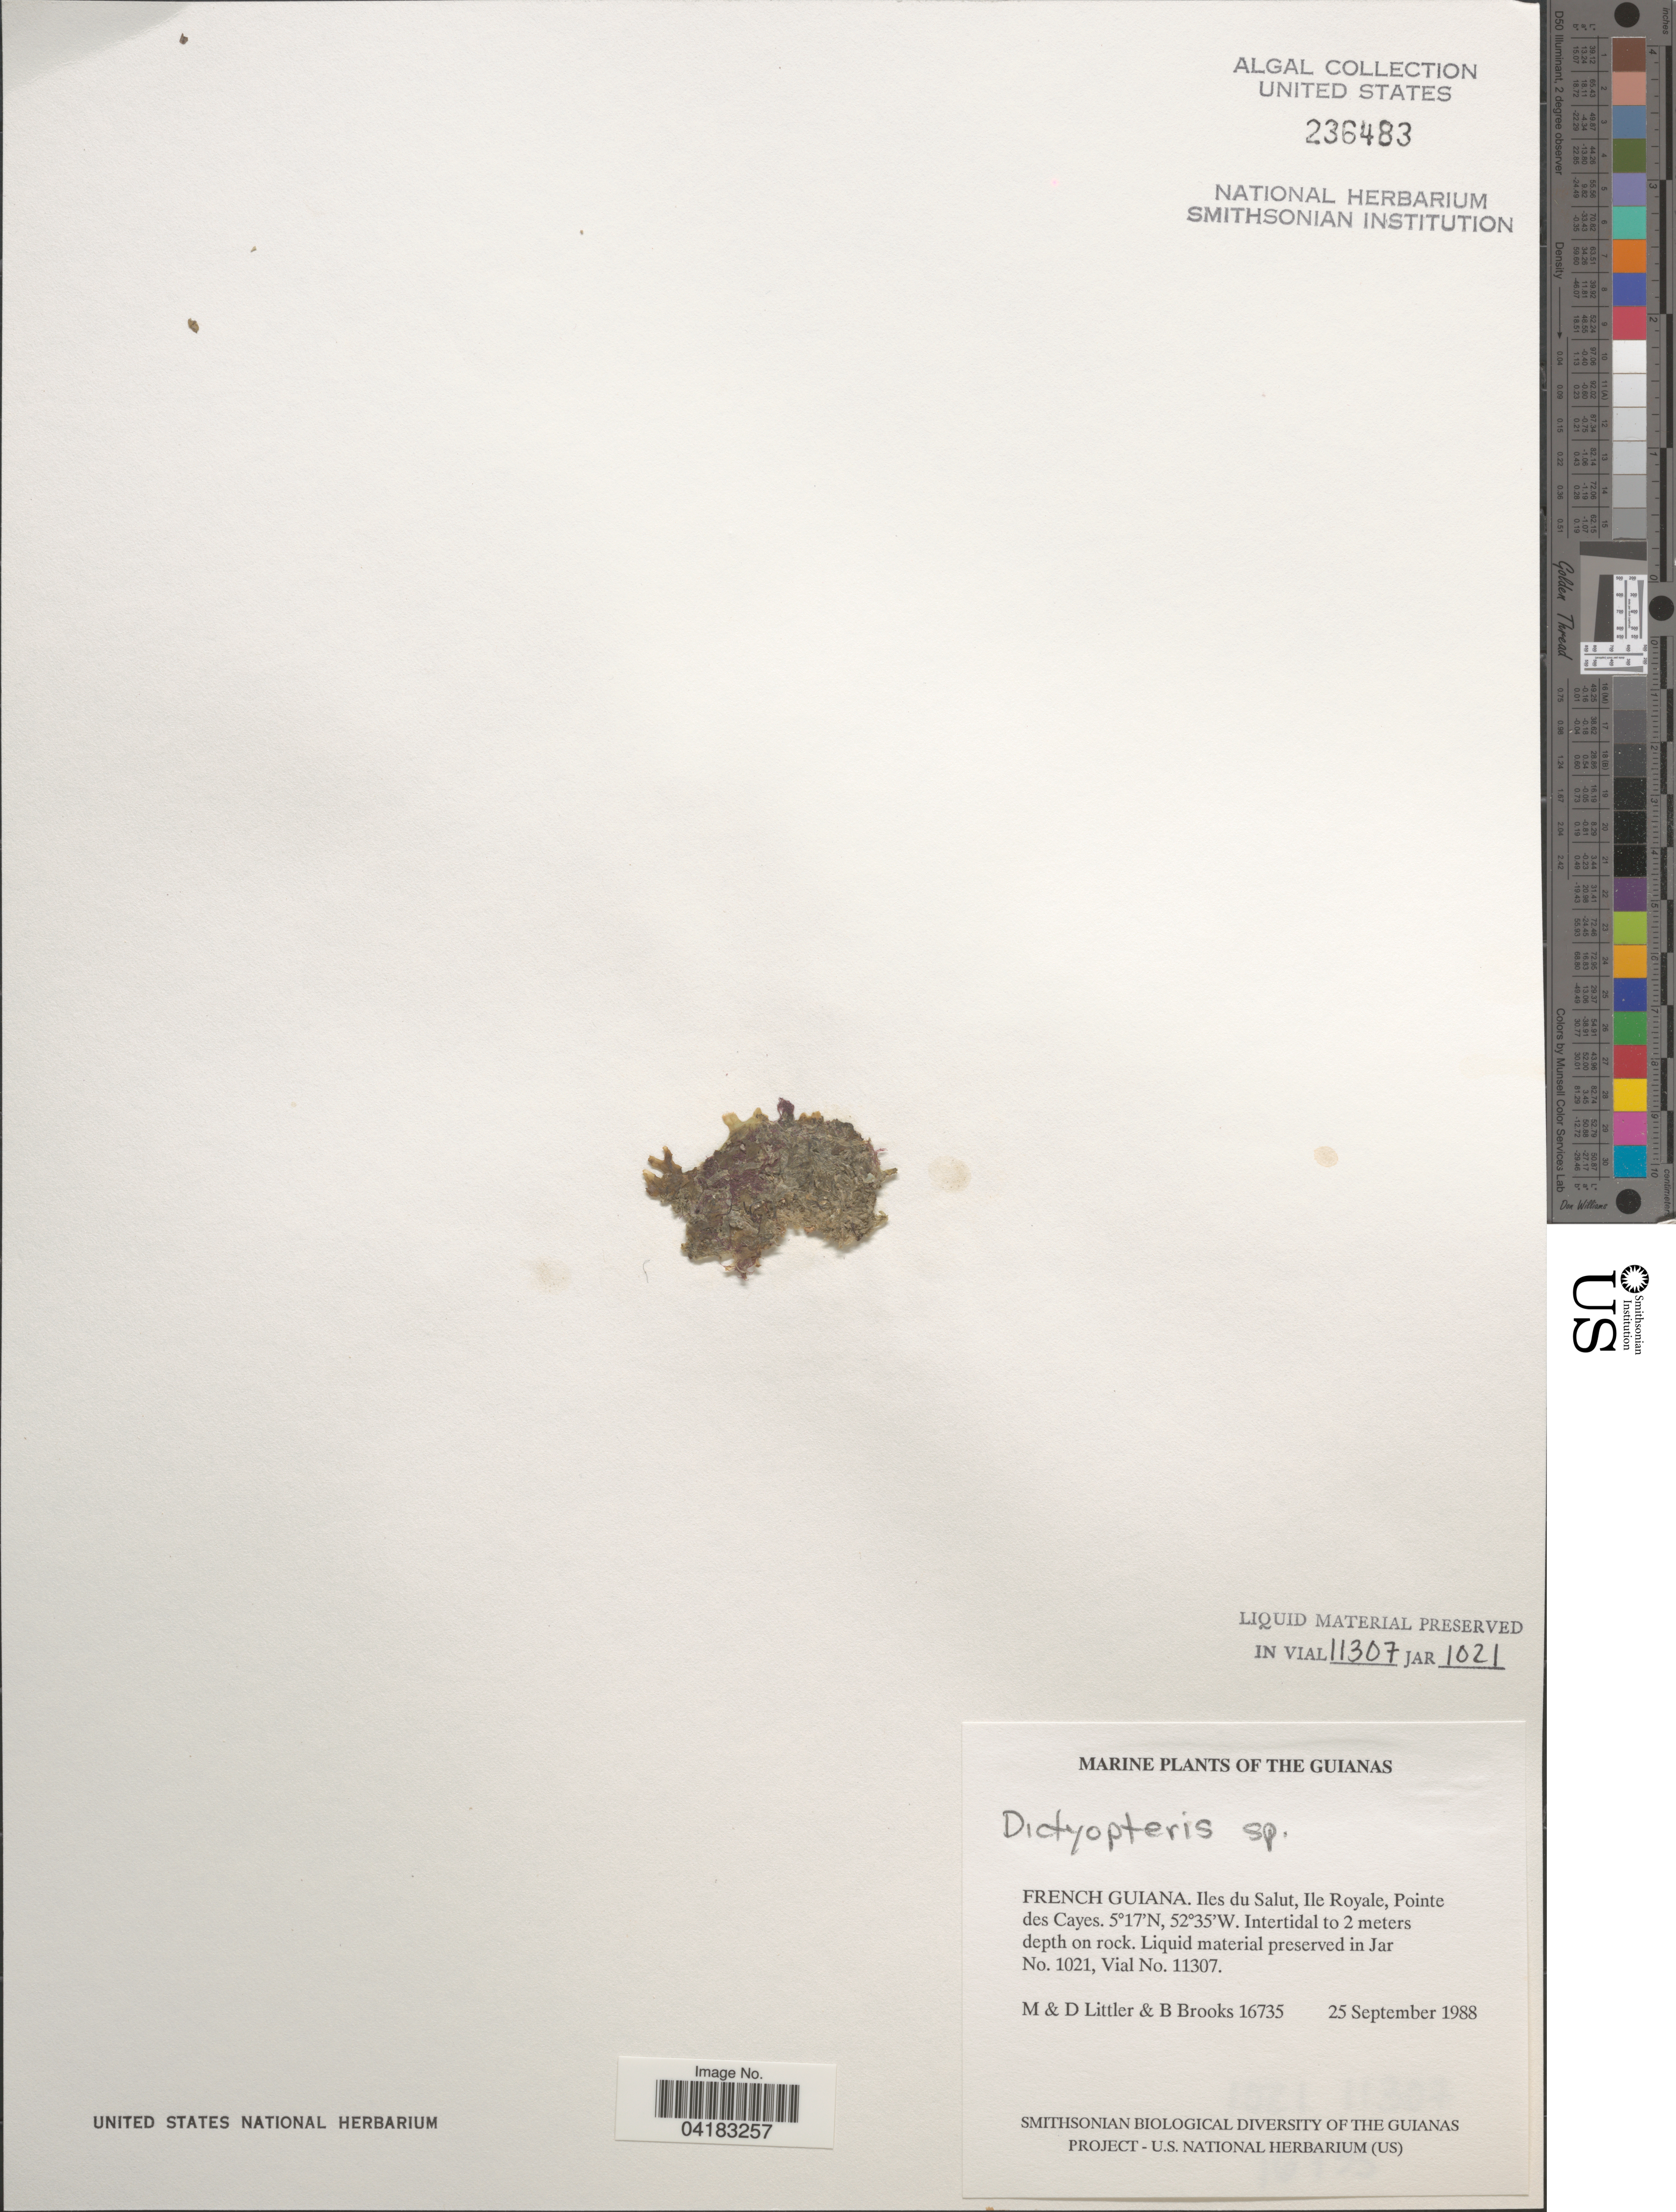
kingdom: Chromista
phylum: Ochrophyta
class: Phaeophyceae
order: Dictyotales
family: Dictyotaceae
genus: Dictyopteris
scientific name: Dictyopteris sp.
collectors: M. Littler, D. S. Littler & B. Brooks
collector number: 16735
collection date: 1988-09-25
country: French Guiana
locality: The Guianas. Iles du Salut, Ile Royale, Pointe des Cayes.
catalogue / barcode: US 236483